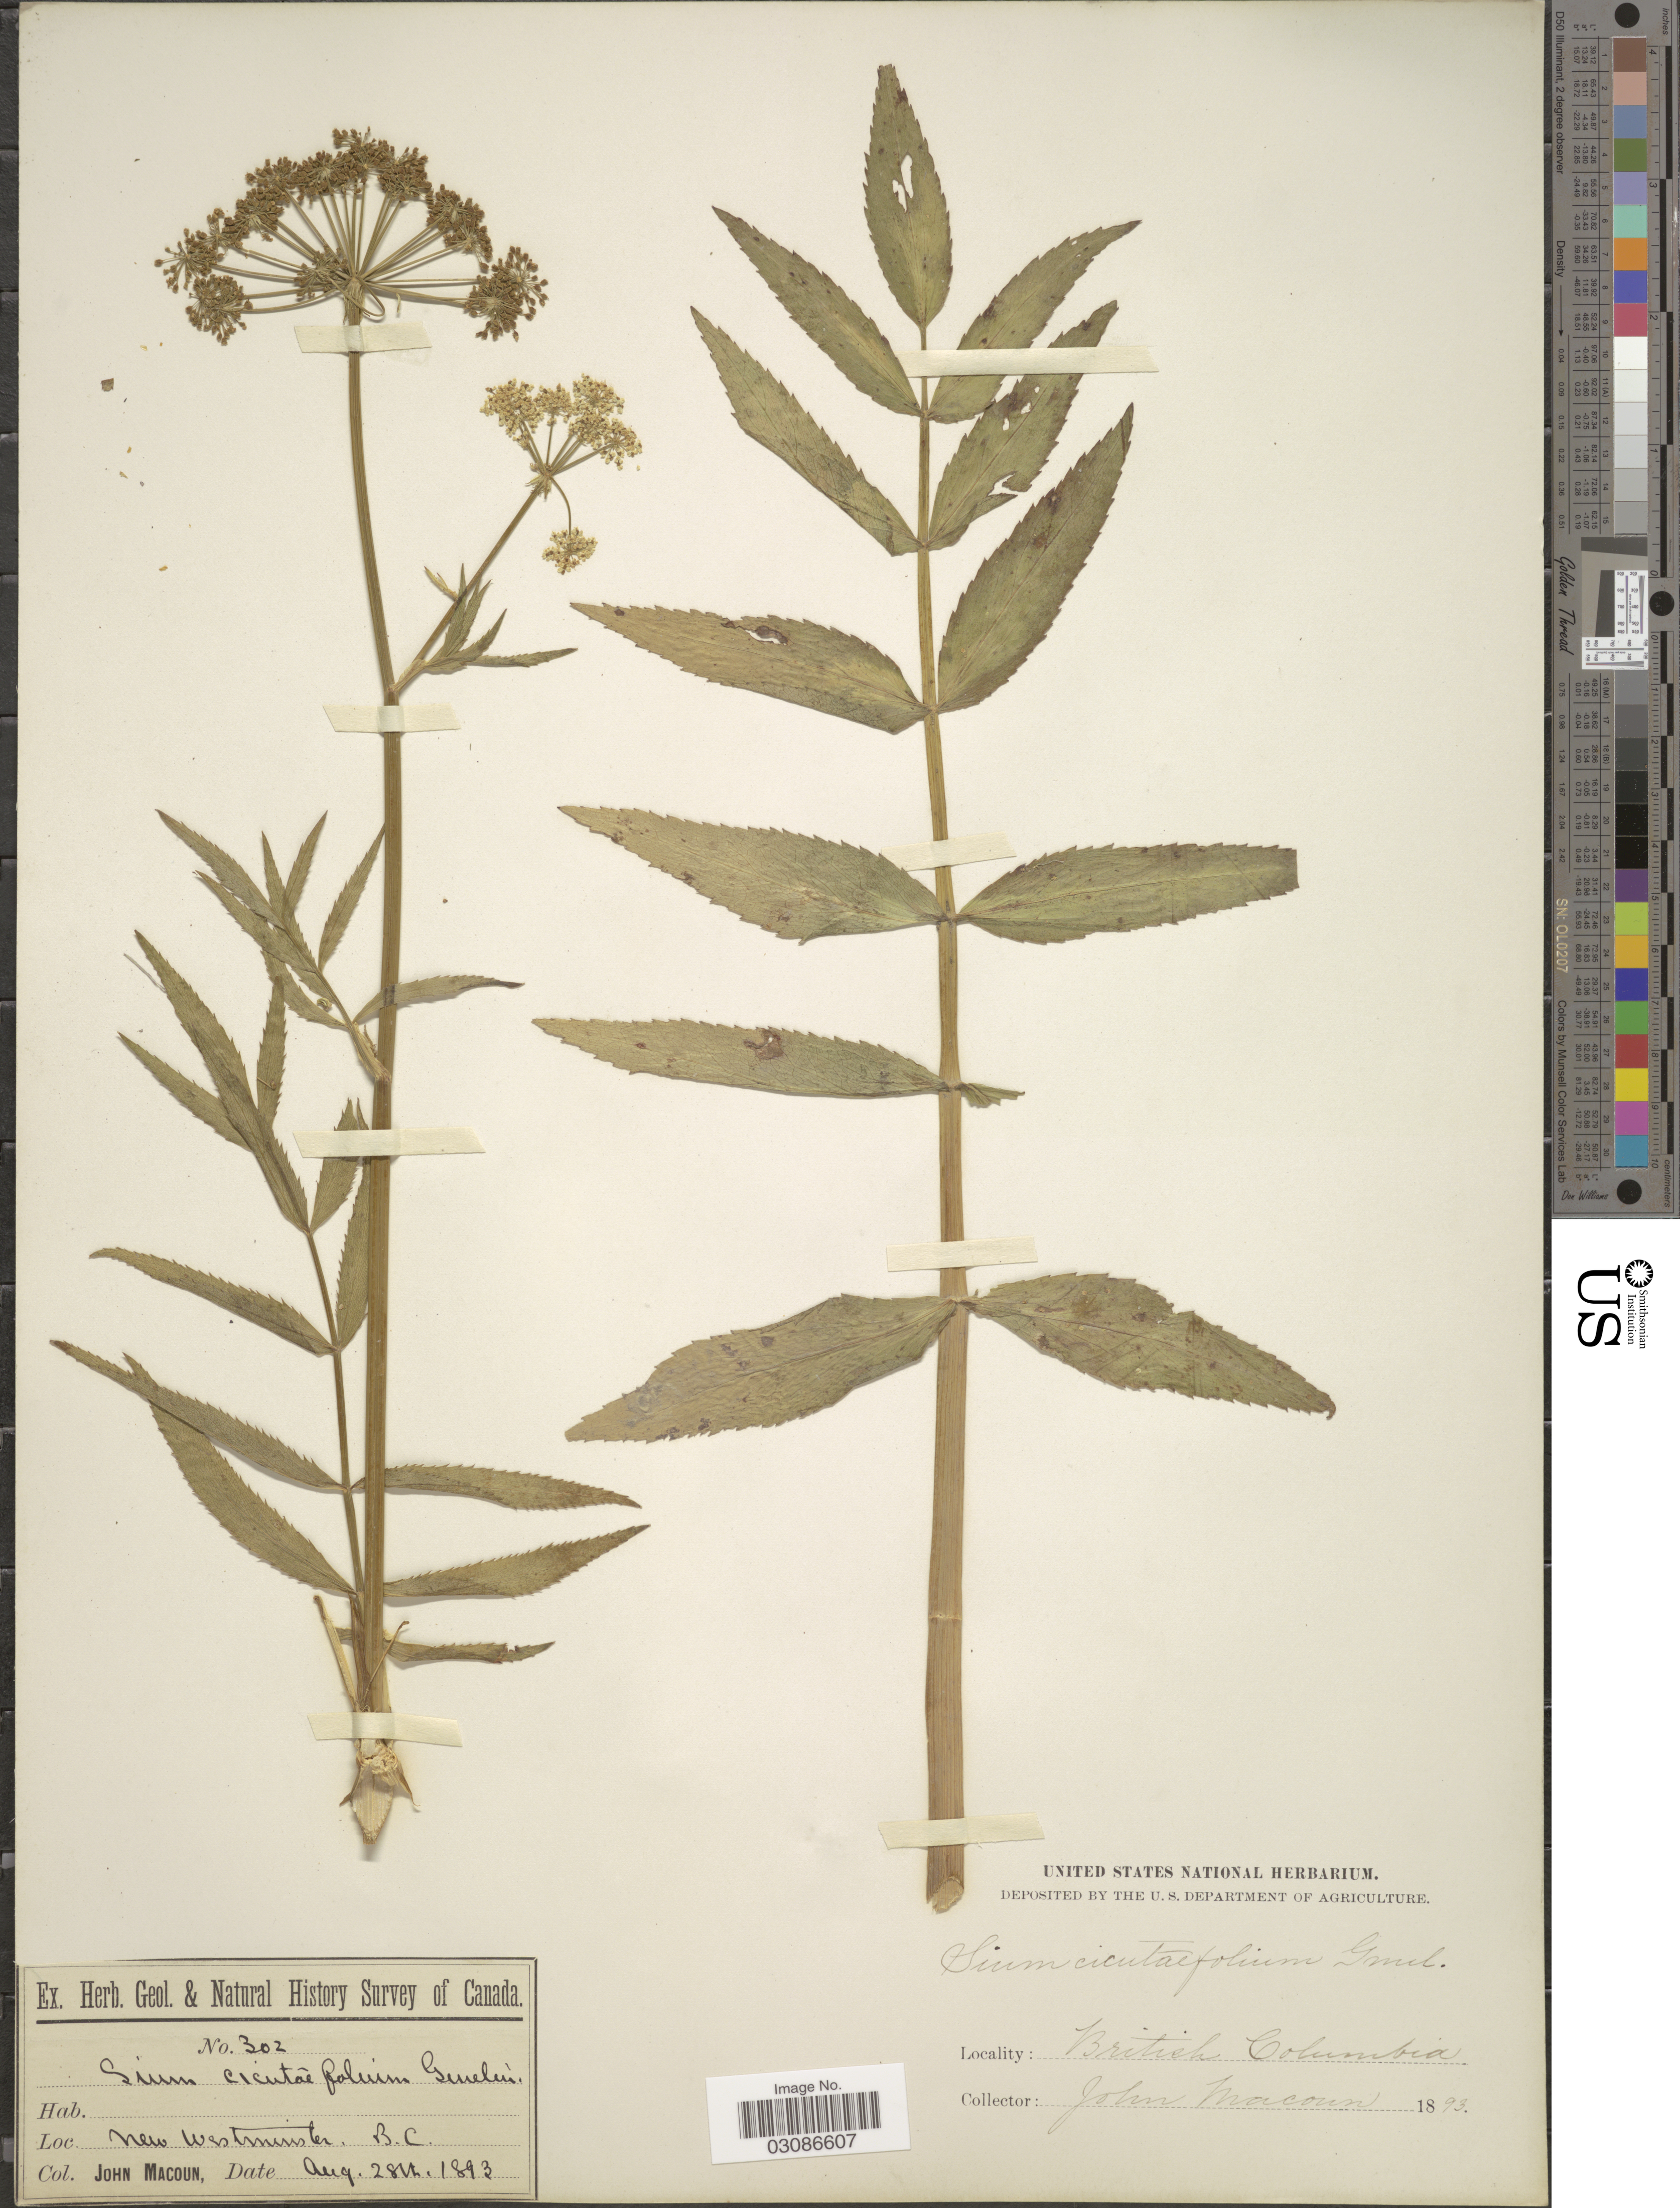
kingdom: Plantae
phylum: Tracheophyta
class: Magnoliopsida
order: Apiales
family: Apiaceae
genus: Sium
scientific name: Sium suave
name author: Walter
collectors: J. Macoun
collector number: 302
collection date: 1893-08-28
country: Canada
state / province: British Columbia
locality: New Westminster, B.C.